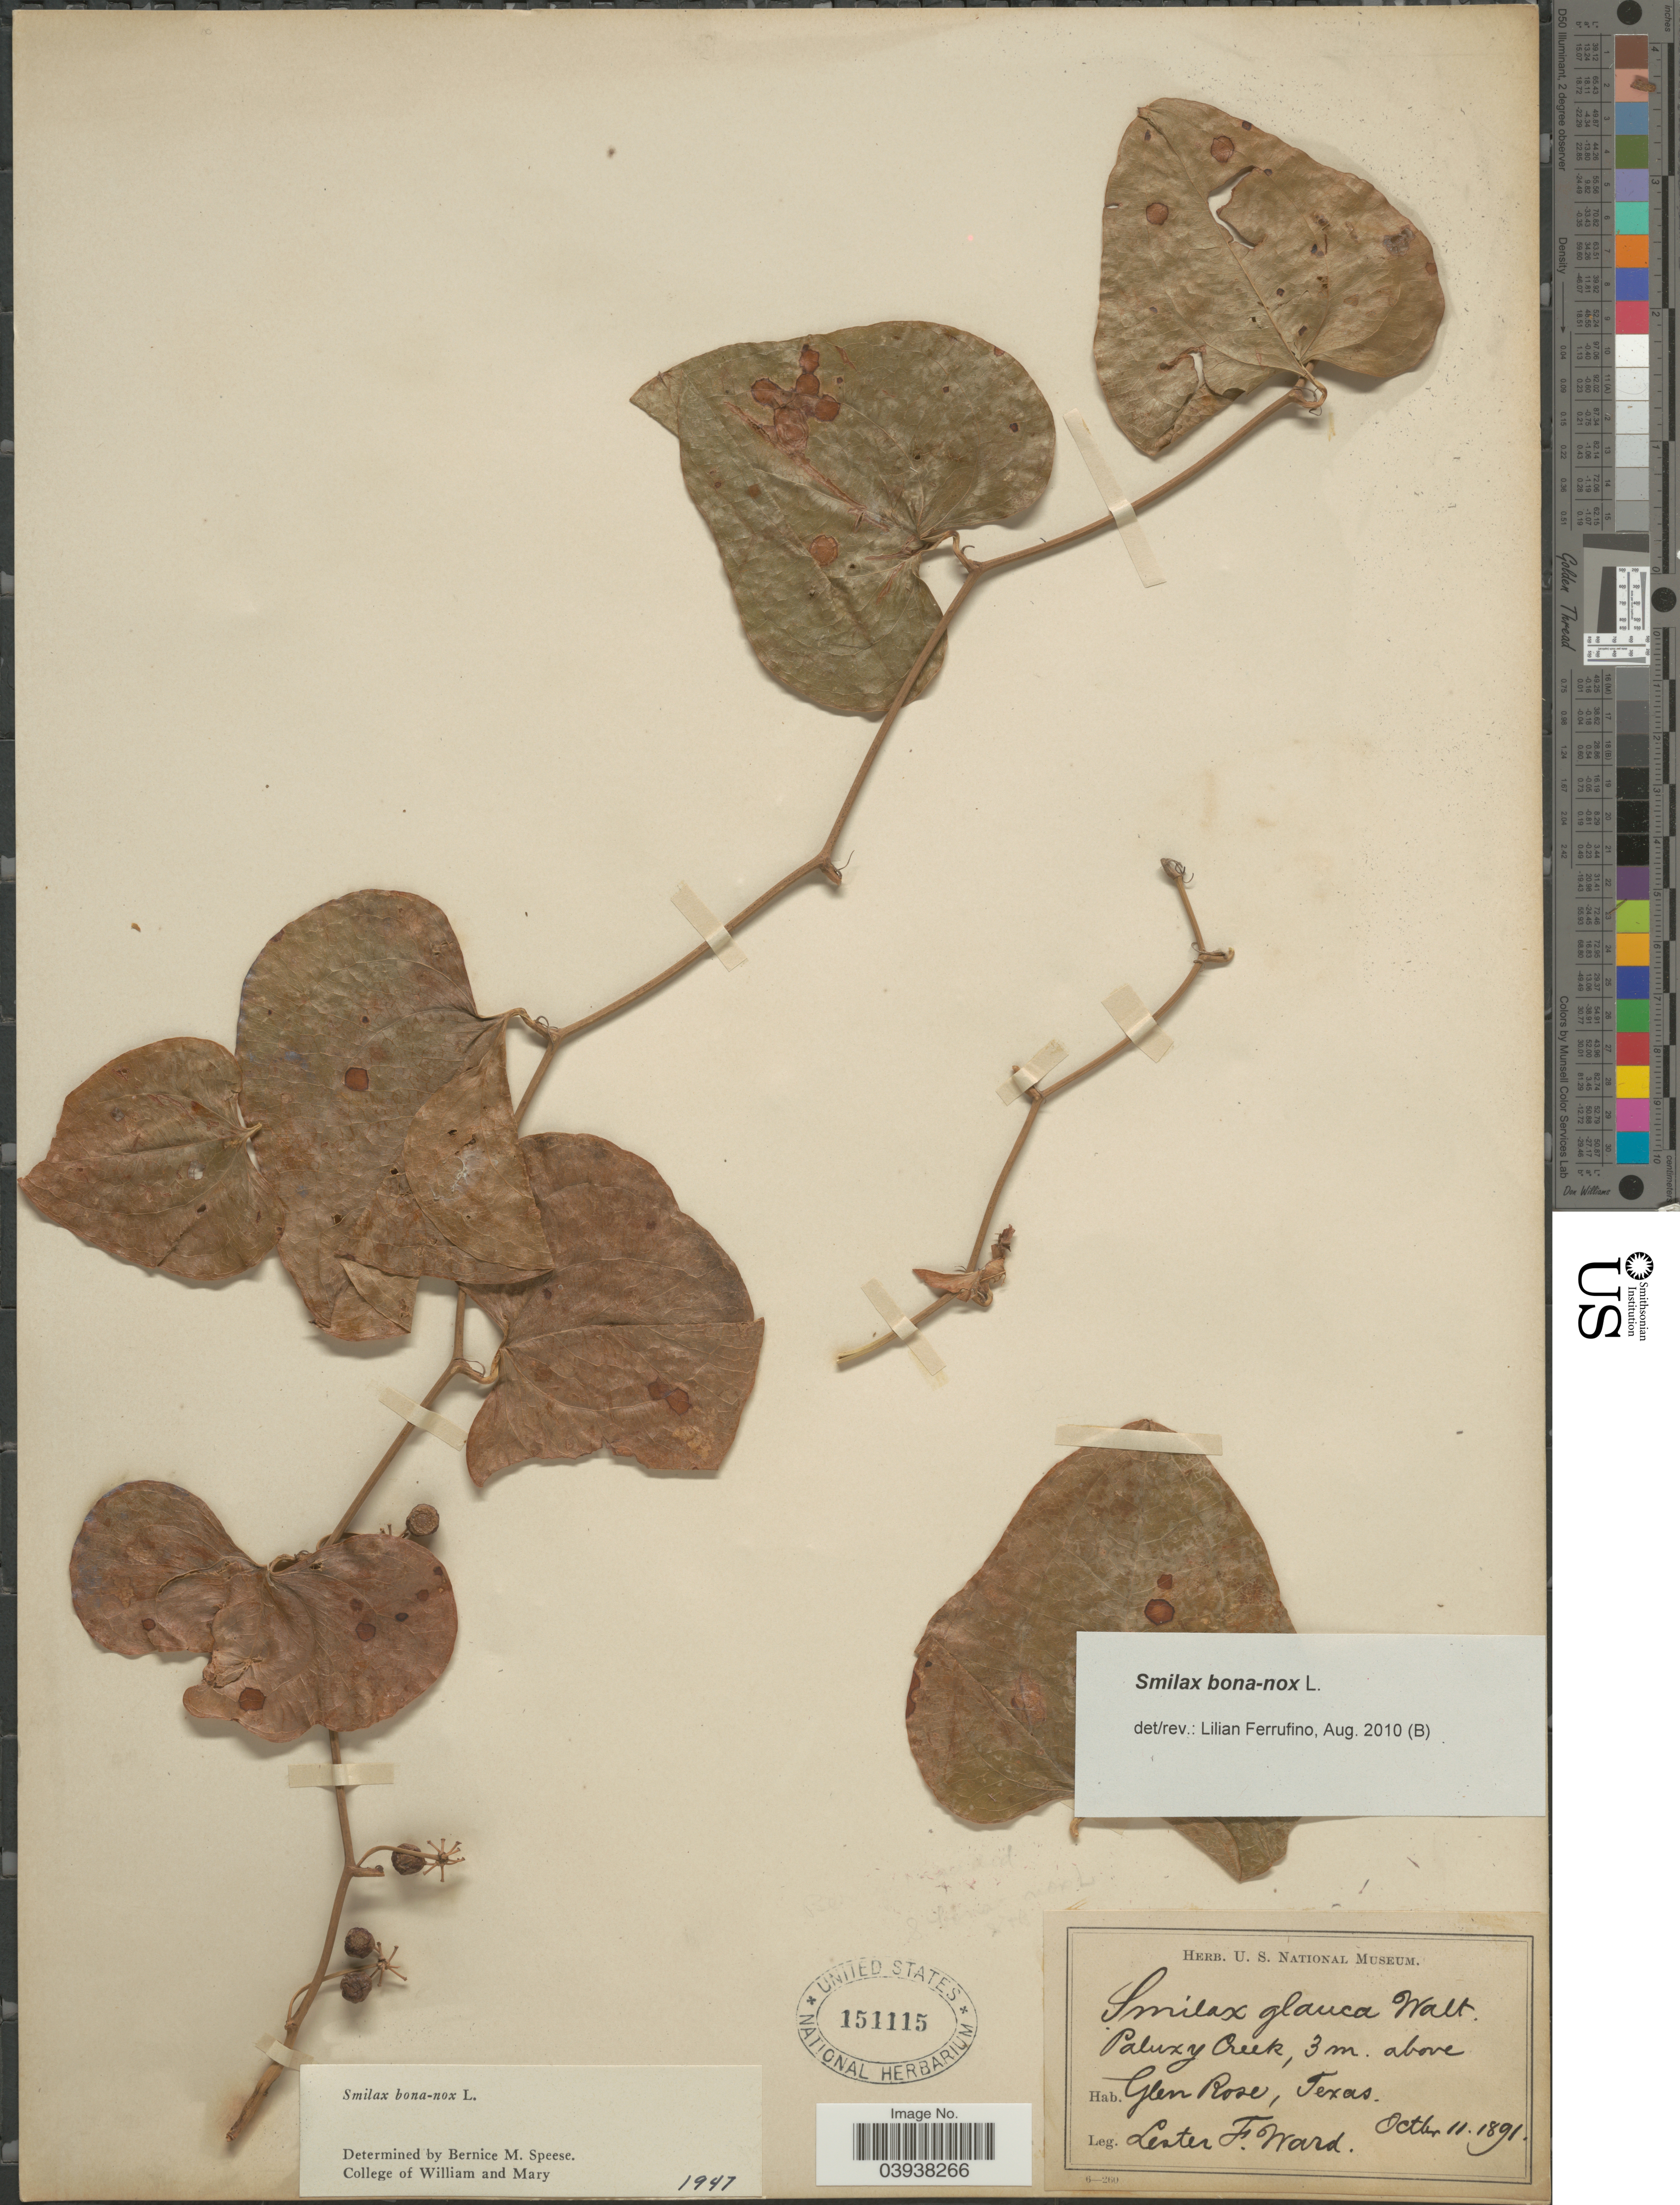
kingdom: Plantae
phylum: Tracheophyta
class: Liliopsida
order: Liliales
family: Smilacaceae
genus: Smilax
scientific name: Smilax bona-nox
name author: L.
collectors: L. F. Ward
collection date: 1891-10-11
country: United States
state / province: Texas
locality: Paluxy Creek, 3 m. above Glen Rose.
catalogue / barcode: US 151115